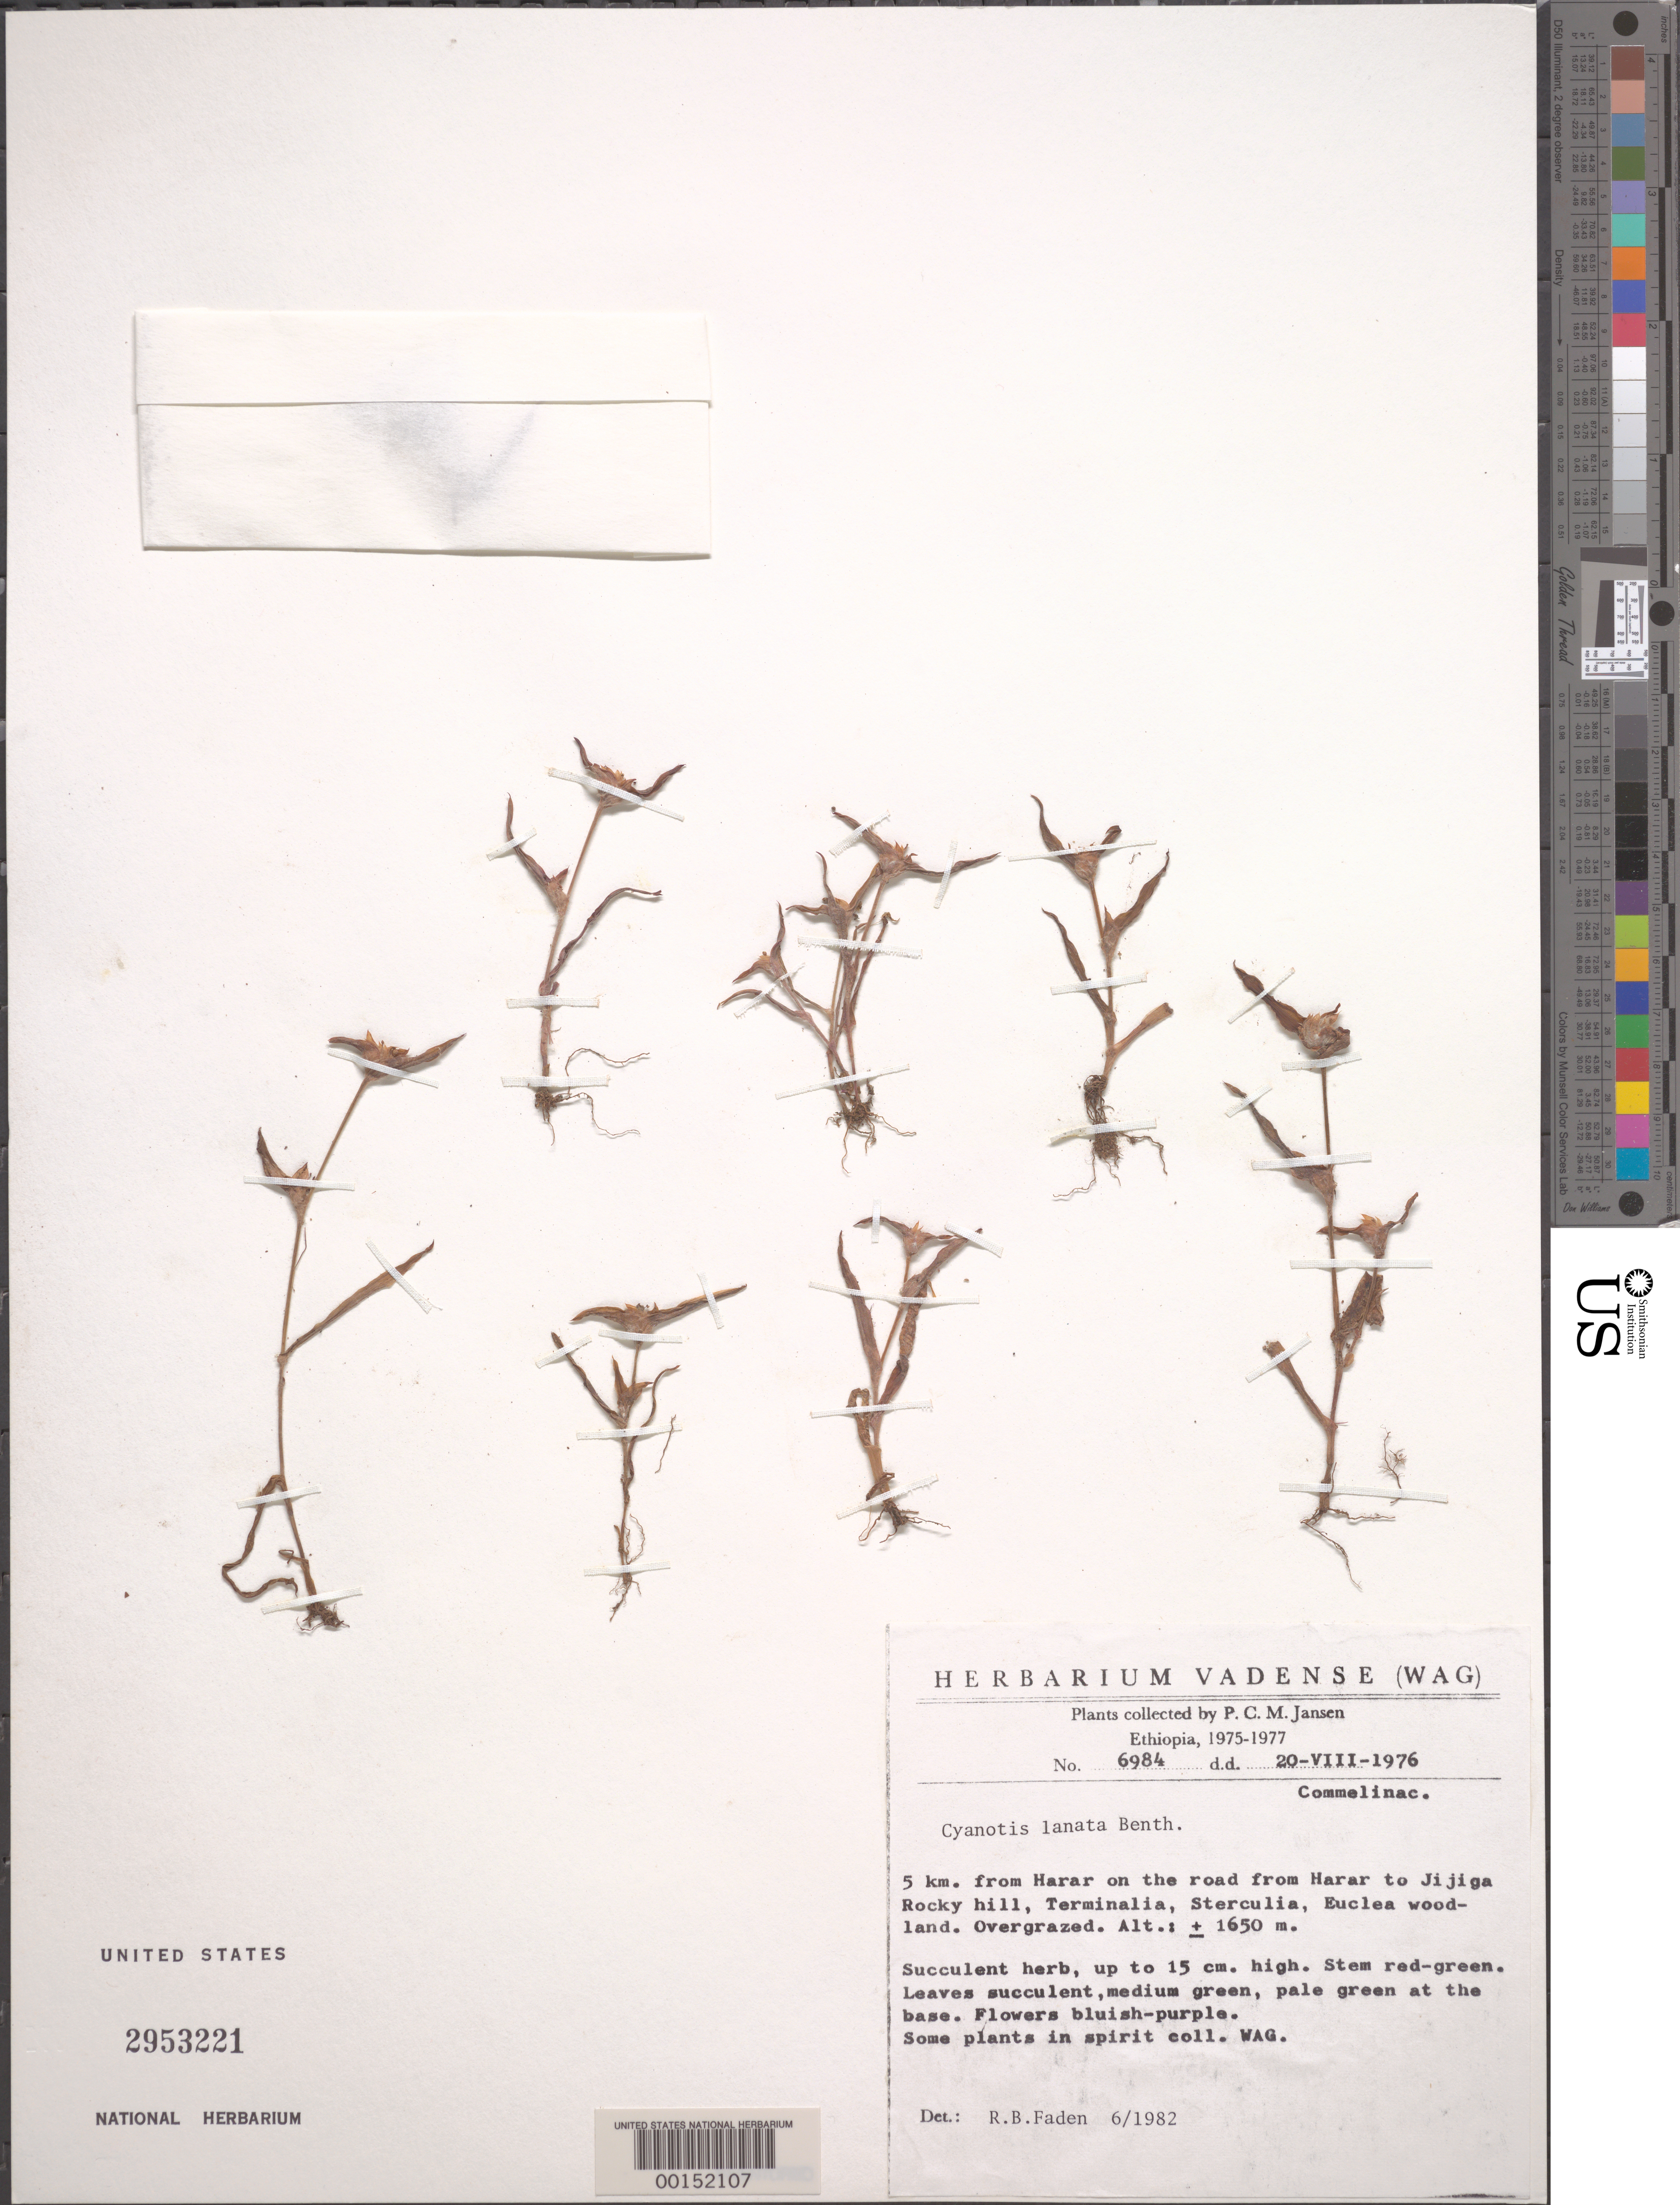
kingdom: Plantae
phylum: Tracheophyta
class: Liliopsida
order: Commelinales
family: Commelinaceae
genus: Cyanotis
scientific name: Cyanotis lanata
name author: Benth.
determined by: Faden, Robert B., (US), Smithsonian Institution - National Museum of Natural History (UNITED STATES)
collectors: P. Jansen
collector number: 6984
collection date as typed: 20 Aug 1976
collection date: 1976-08-20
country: Ethiopia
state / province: Harari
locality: Road from harrar to jijiga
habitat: Rocky hill; overgrazed woodland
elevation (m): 1650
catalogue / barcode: US 2953221